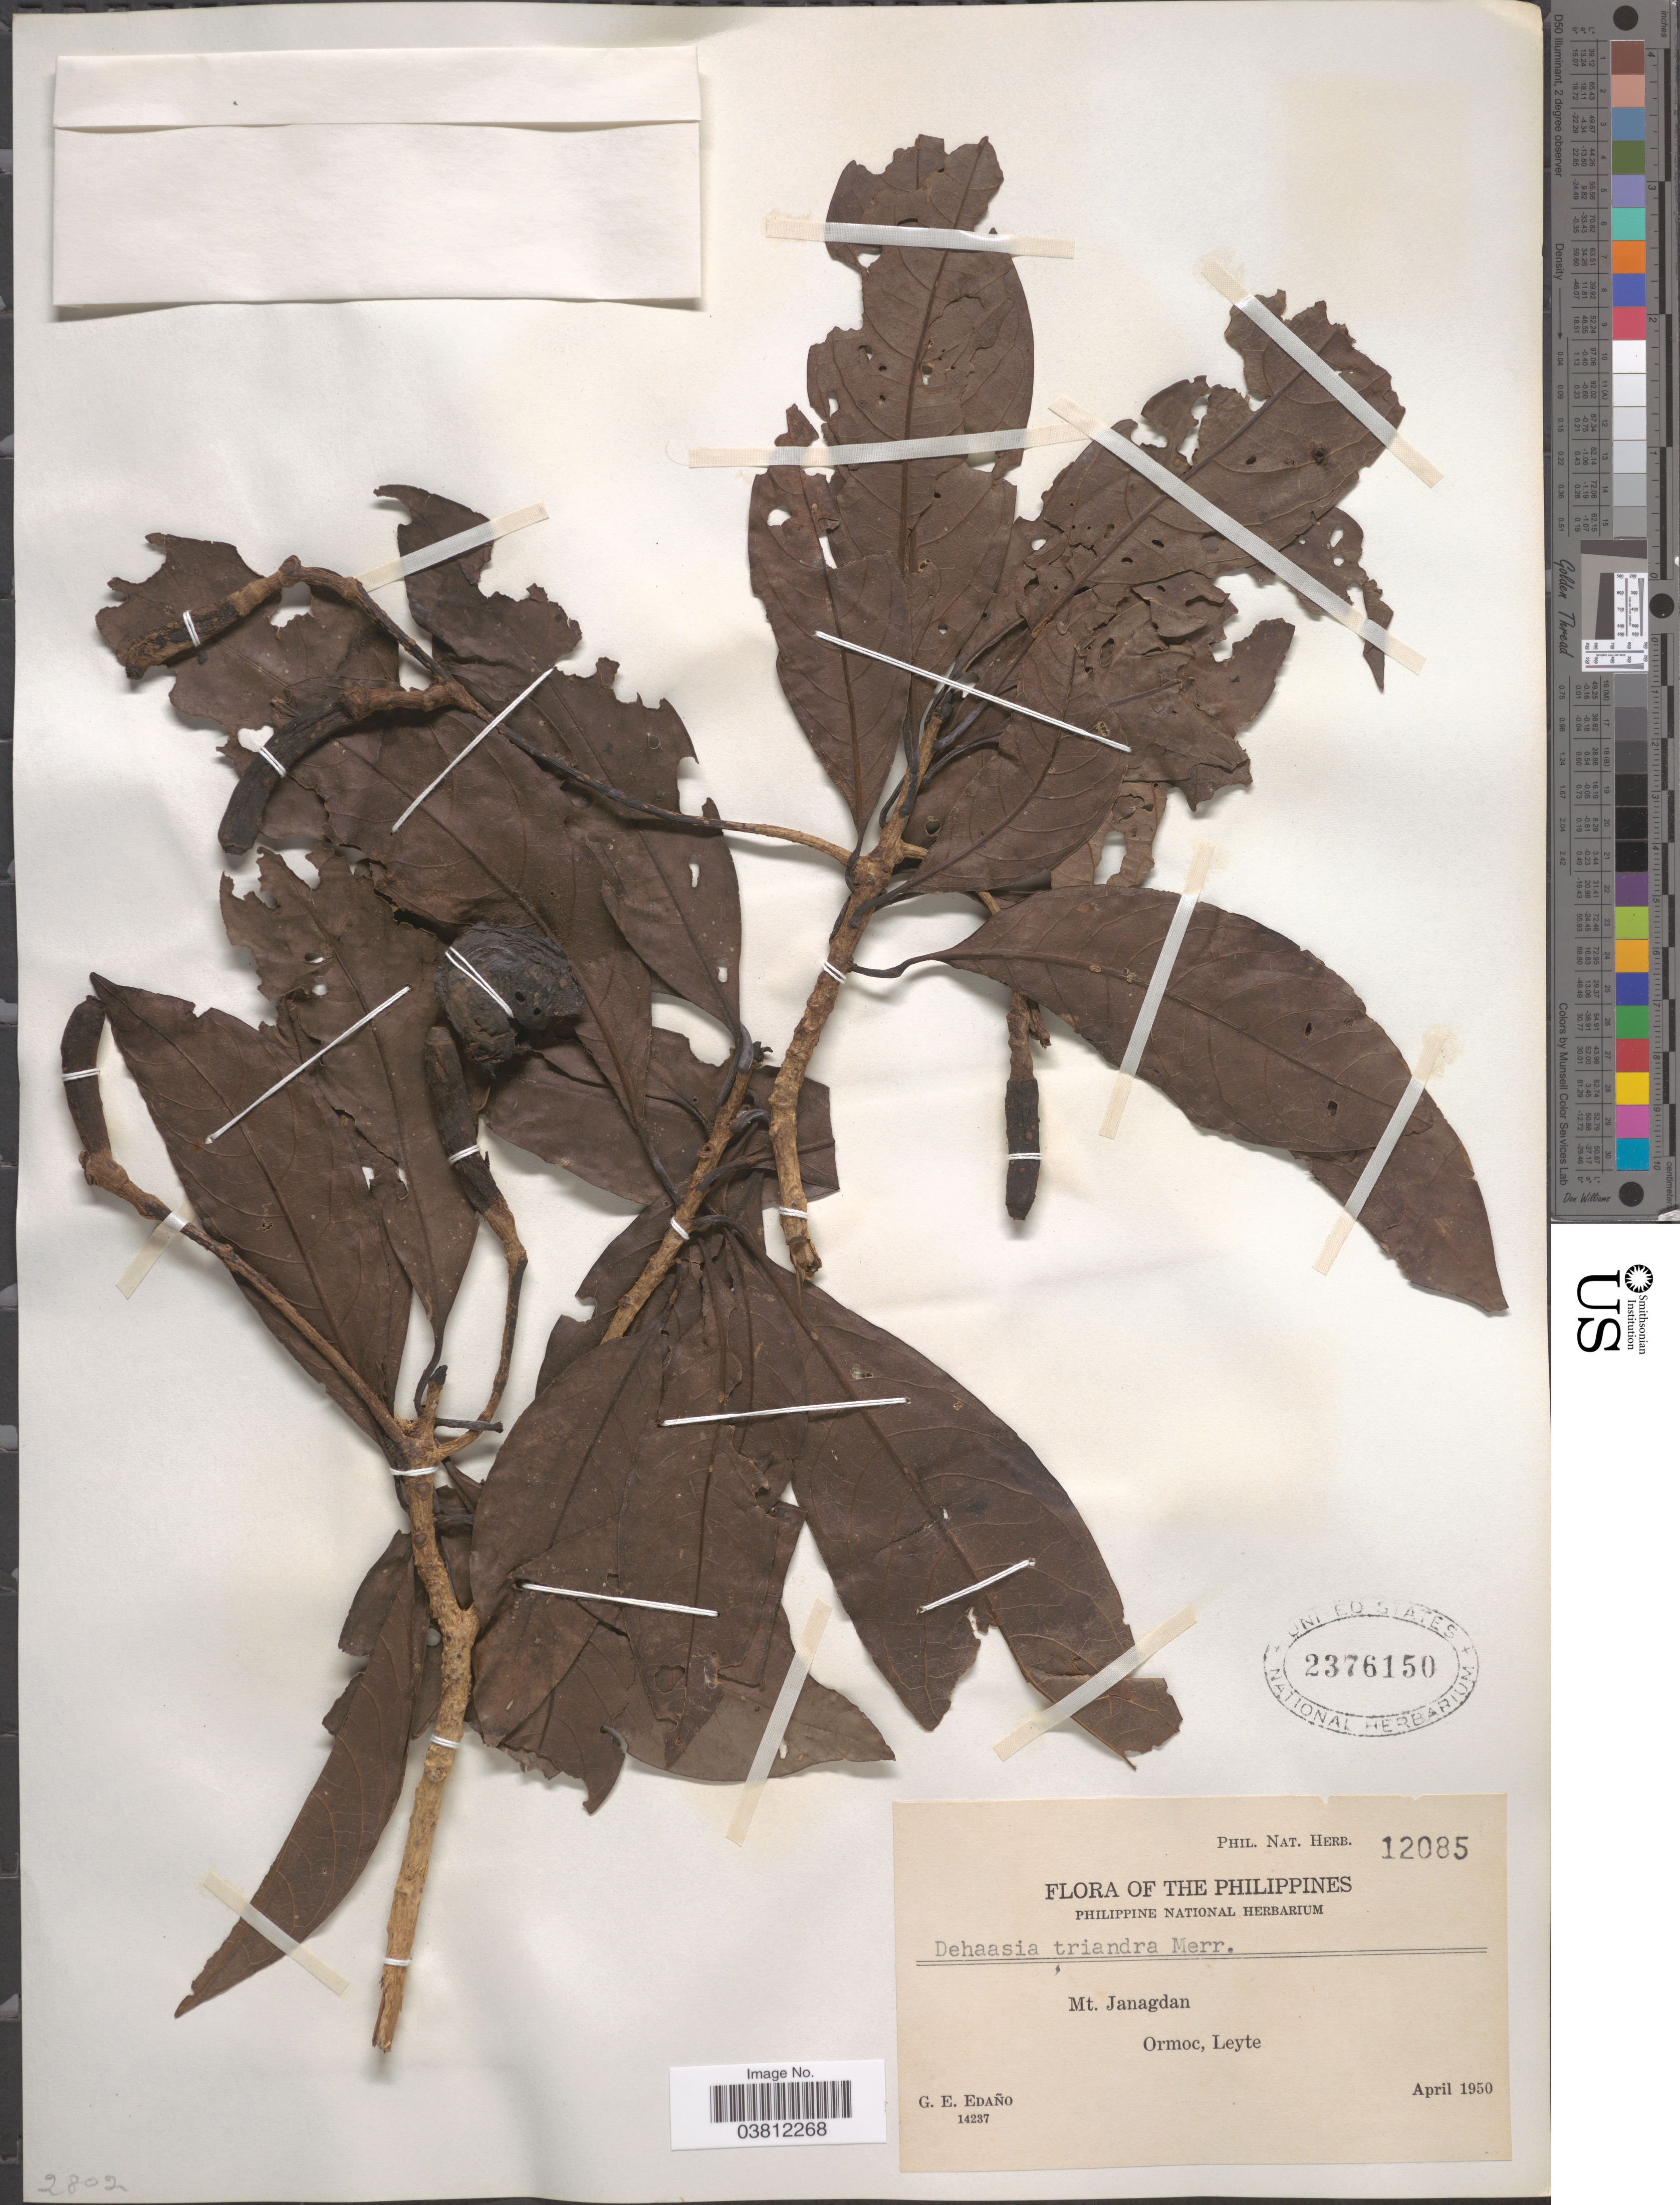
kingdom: Plantae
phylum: Tracheophyta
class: Magnoliopsida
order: Laurales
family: Lauraceae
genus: Dehaasia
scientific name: Dehaasia triandra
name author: Merr.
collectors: G. E. Edaño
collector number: Phil.Nat.Herb. 12085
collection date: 1950-04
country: Philippines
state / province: Eastern Visayas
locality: Mt. Janagdan. Ormoc, Leyte.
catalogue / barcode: US 2376150